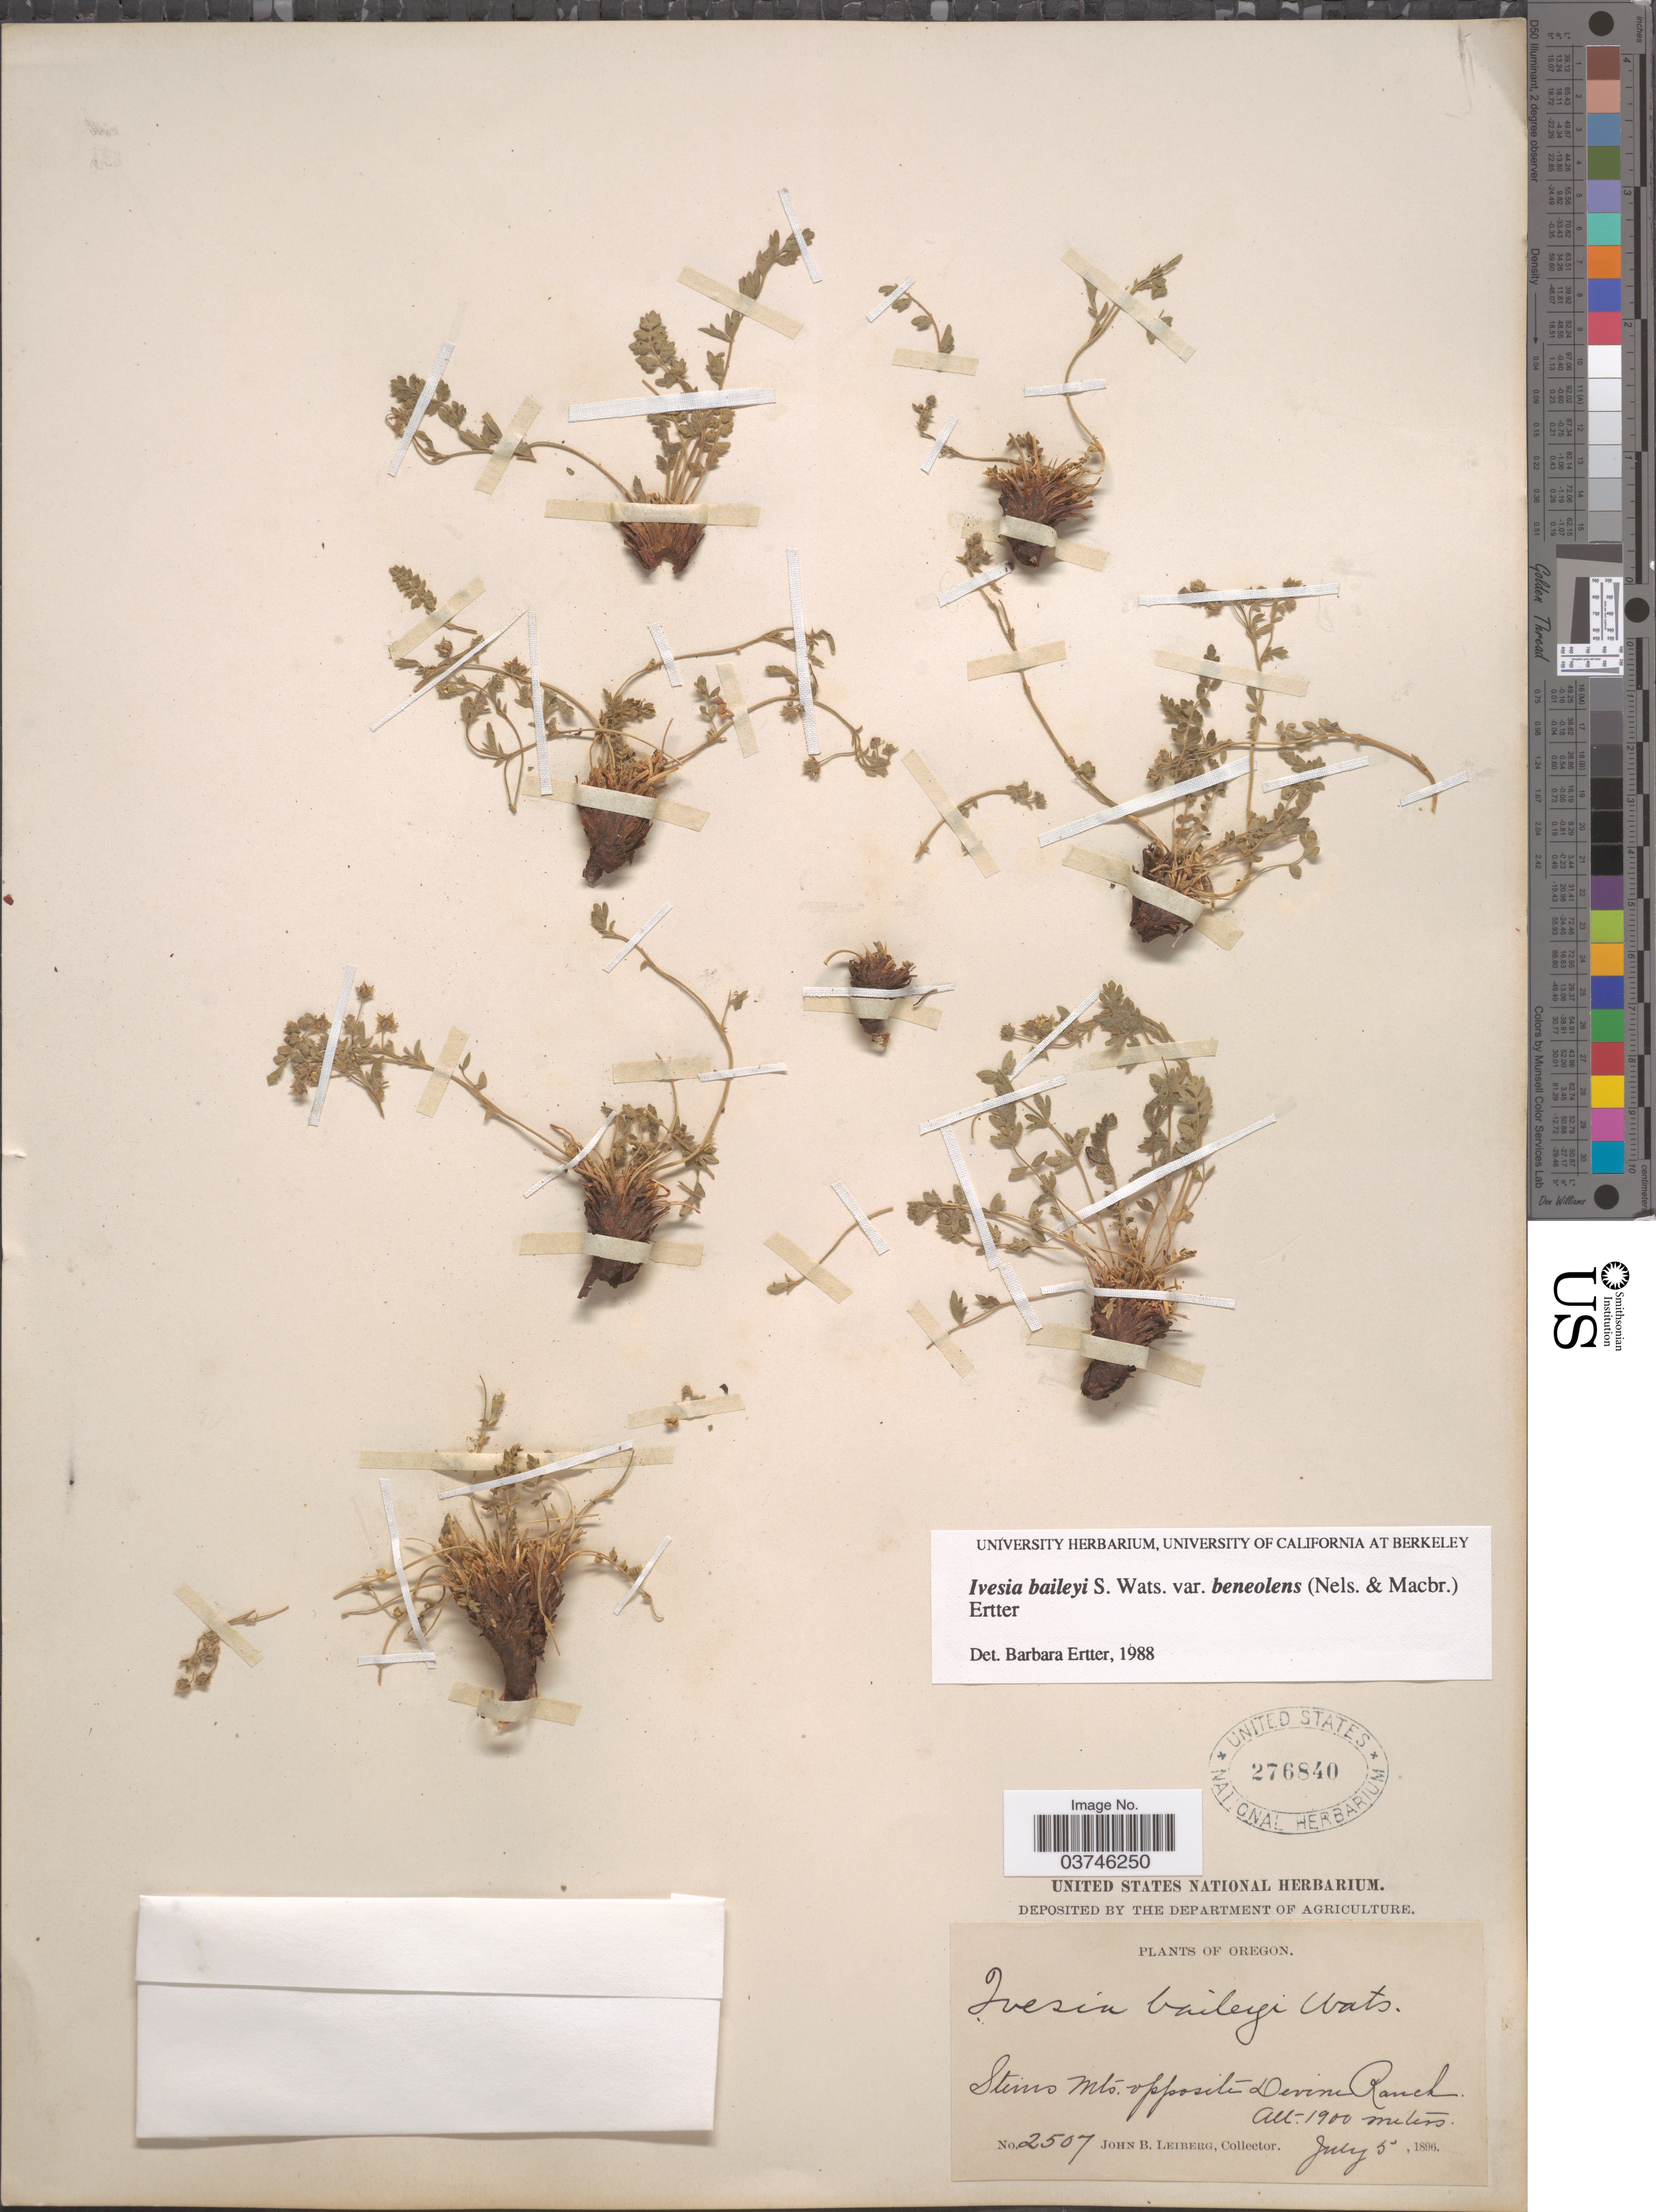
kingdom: Plantae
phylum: Tracheophyta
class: Magnoliopsida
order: Rosales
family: Rosaceae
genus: Potentilla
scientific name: Potentilla baileyi var. benolens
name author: (A. Nelson & J.F. Macbr.) Mosyakin & Shiyan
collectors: J. B. Leiberg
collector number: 2507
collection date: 1896-07-05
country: United States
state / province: Oregon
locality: Steins Mts. opposite Devine Ranch.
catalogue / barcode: US 276840